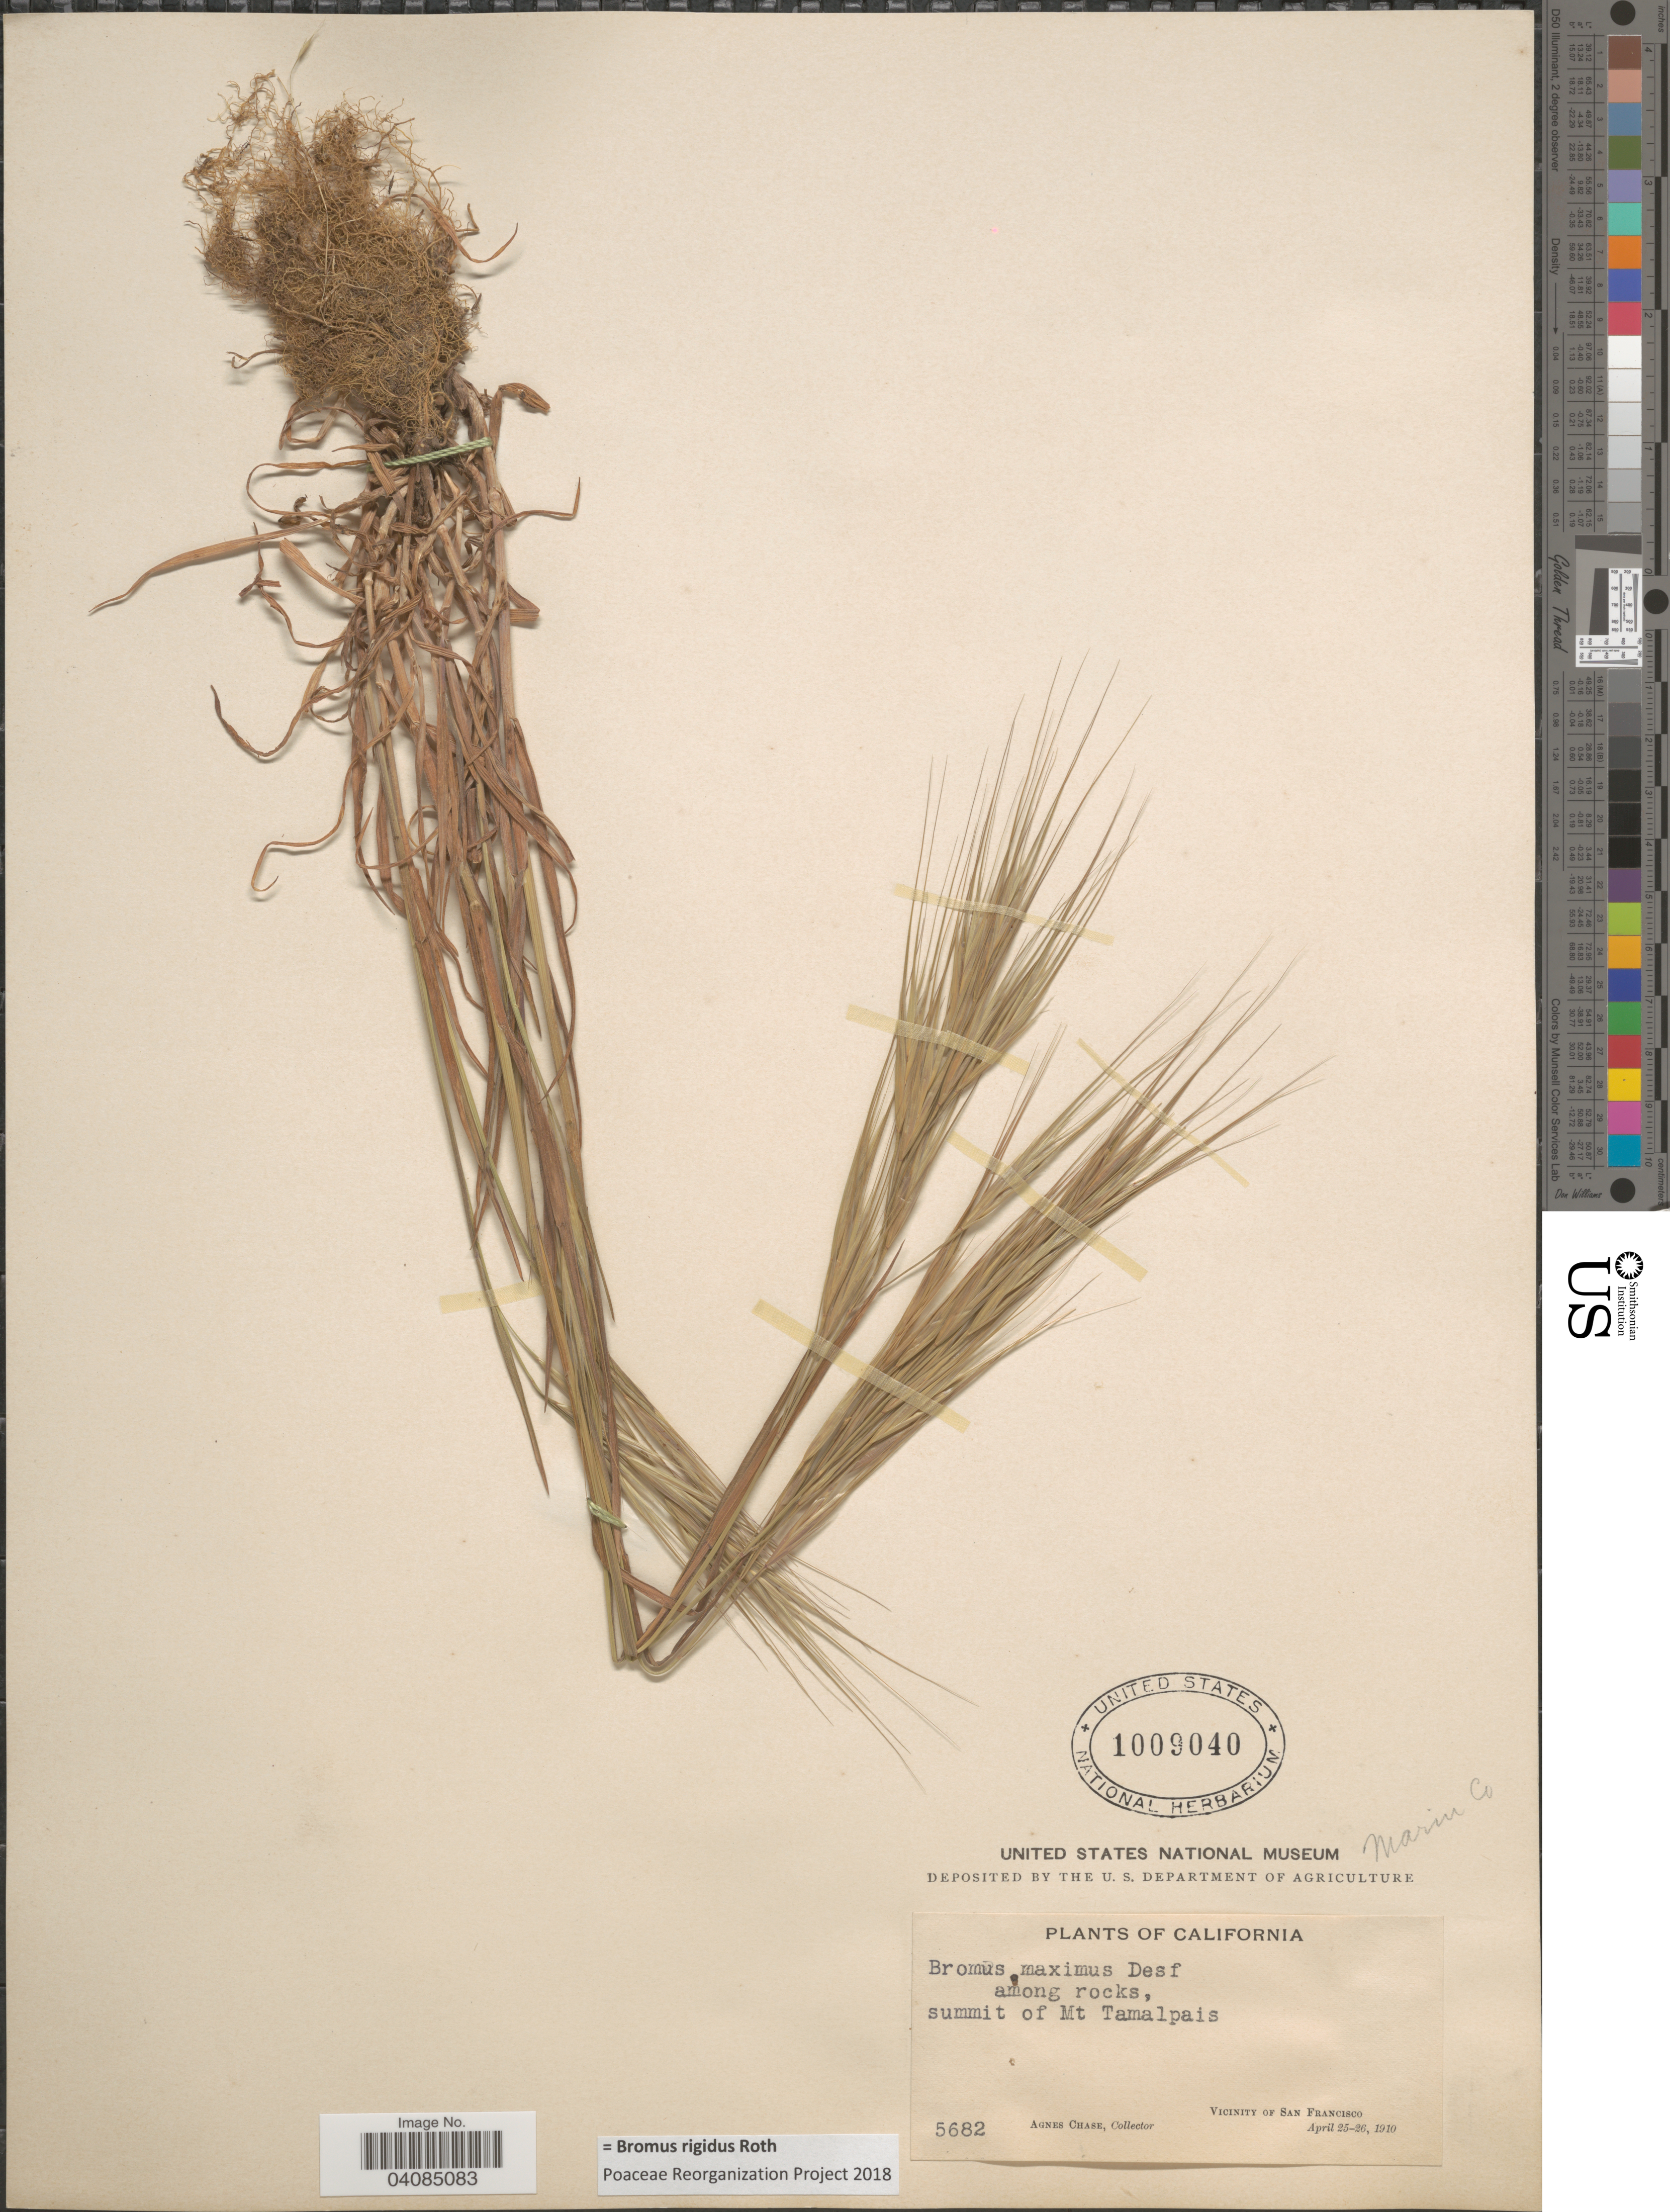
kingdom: Plantae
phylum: Tracheophyta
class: Liliopsida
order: Poales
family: Poaceae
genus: Bromus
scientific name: Bromus rigidus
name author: Roth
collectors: A. Chase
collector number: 5682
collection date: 1910-04-25/1910-04-26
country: United States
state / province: California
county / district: San Francisco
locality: Among rocks, summit of Mt Tamalpais. Vicinity of San Francisco. Marin co.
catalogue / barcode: US 1009040